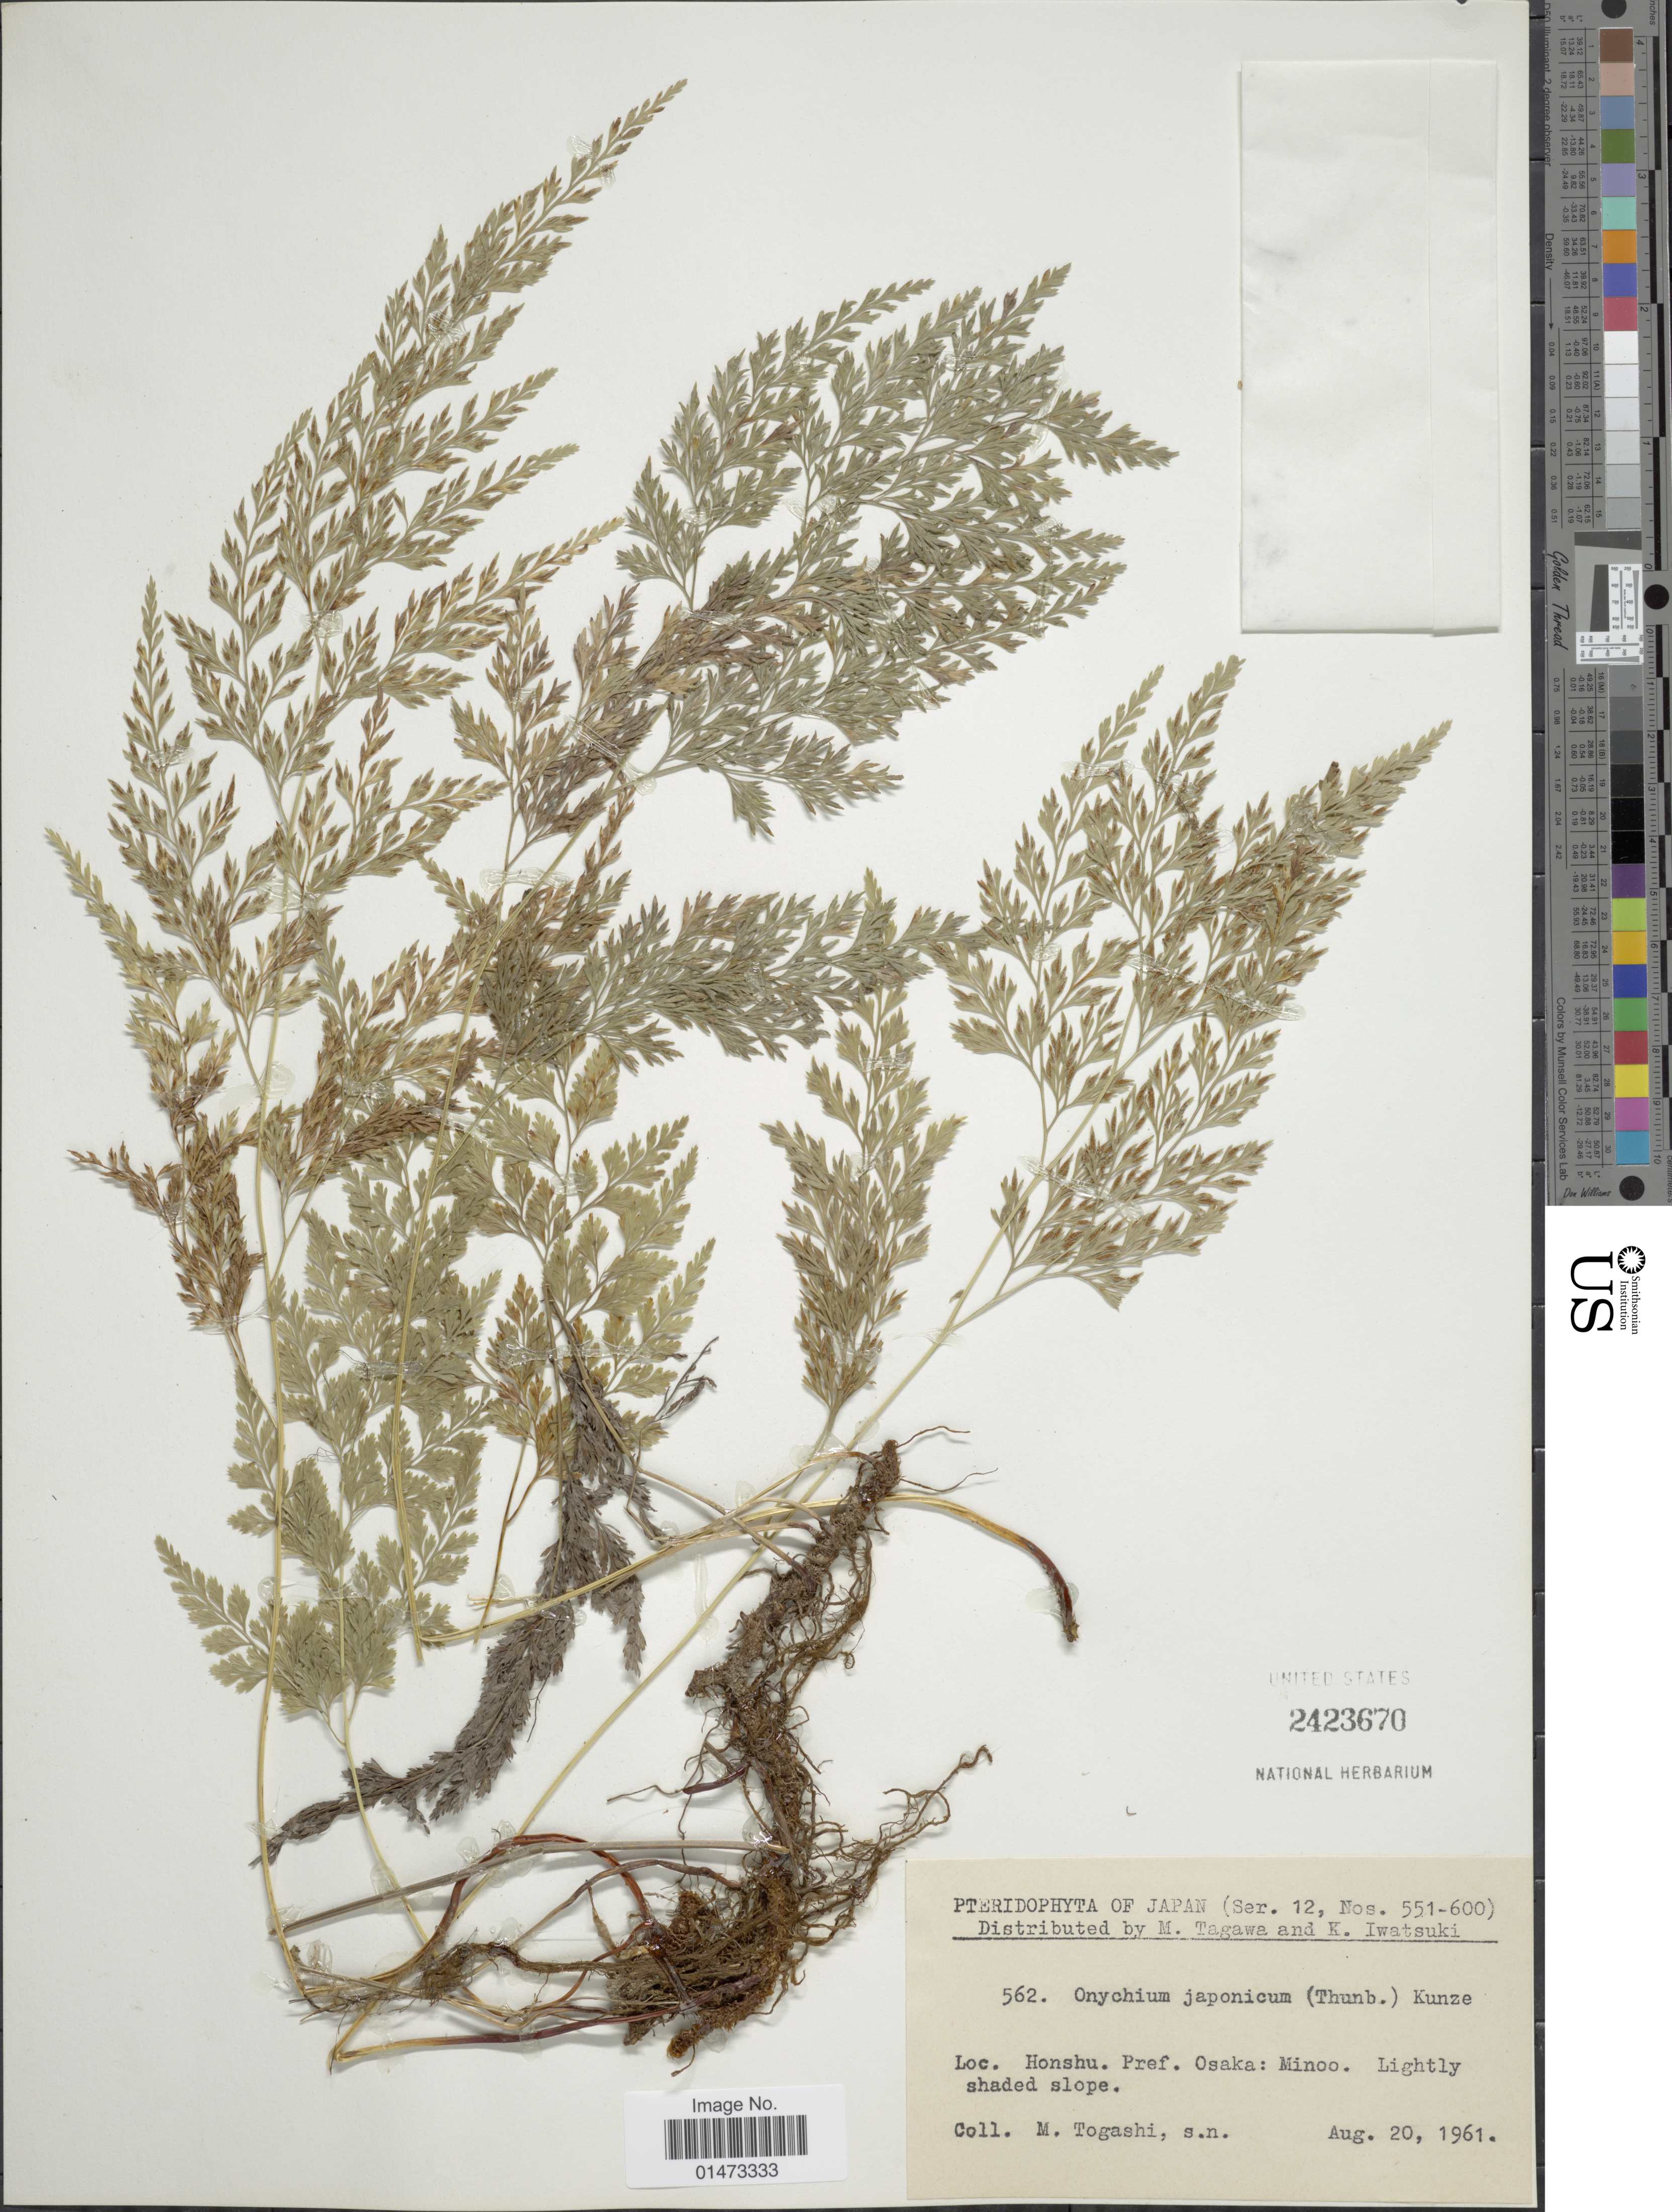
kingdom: Plantae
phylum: Tracheophyta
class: Polypodiopsida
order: Polypodiales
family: Pteridaceae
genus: Onychium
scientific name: Onychium japonicum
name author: (Thunb.) Kunze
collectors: M. Togashi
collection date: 1961-08-20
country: Japan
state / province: Osaka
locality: Honshu. Pref. Osaka: Minoo.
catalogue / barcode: US 2423670